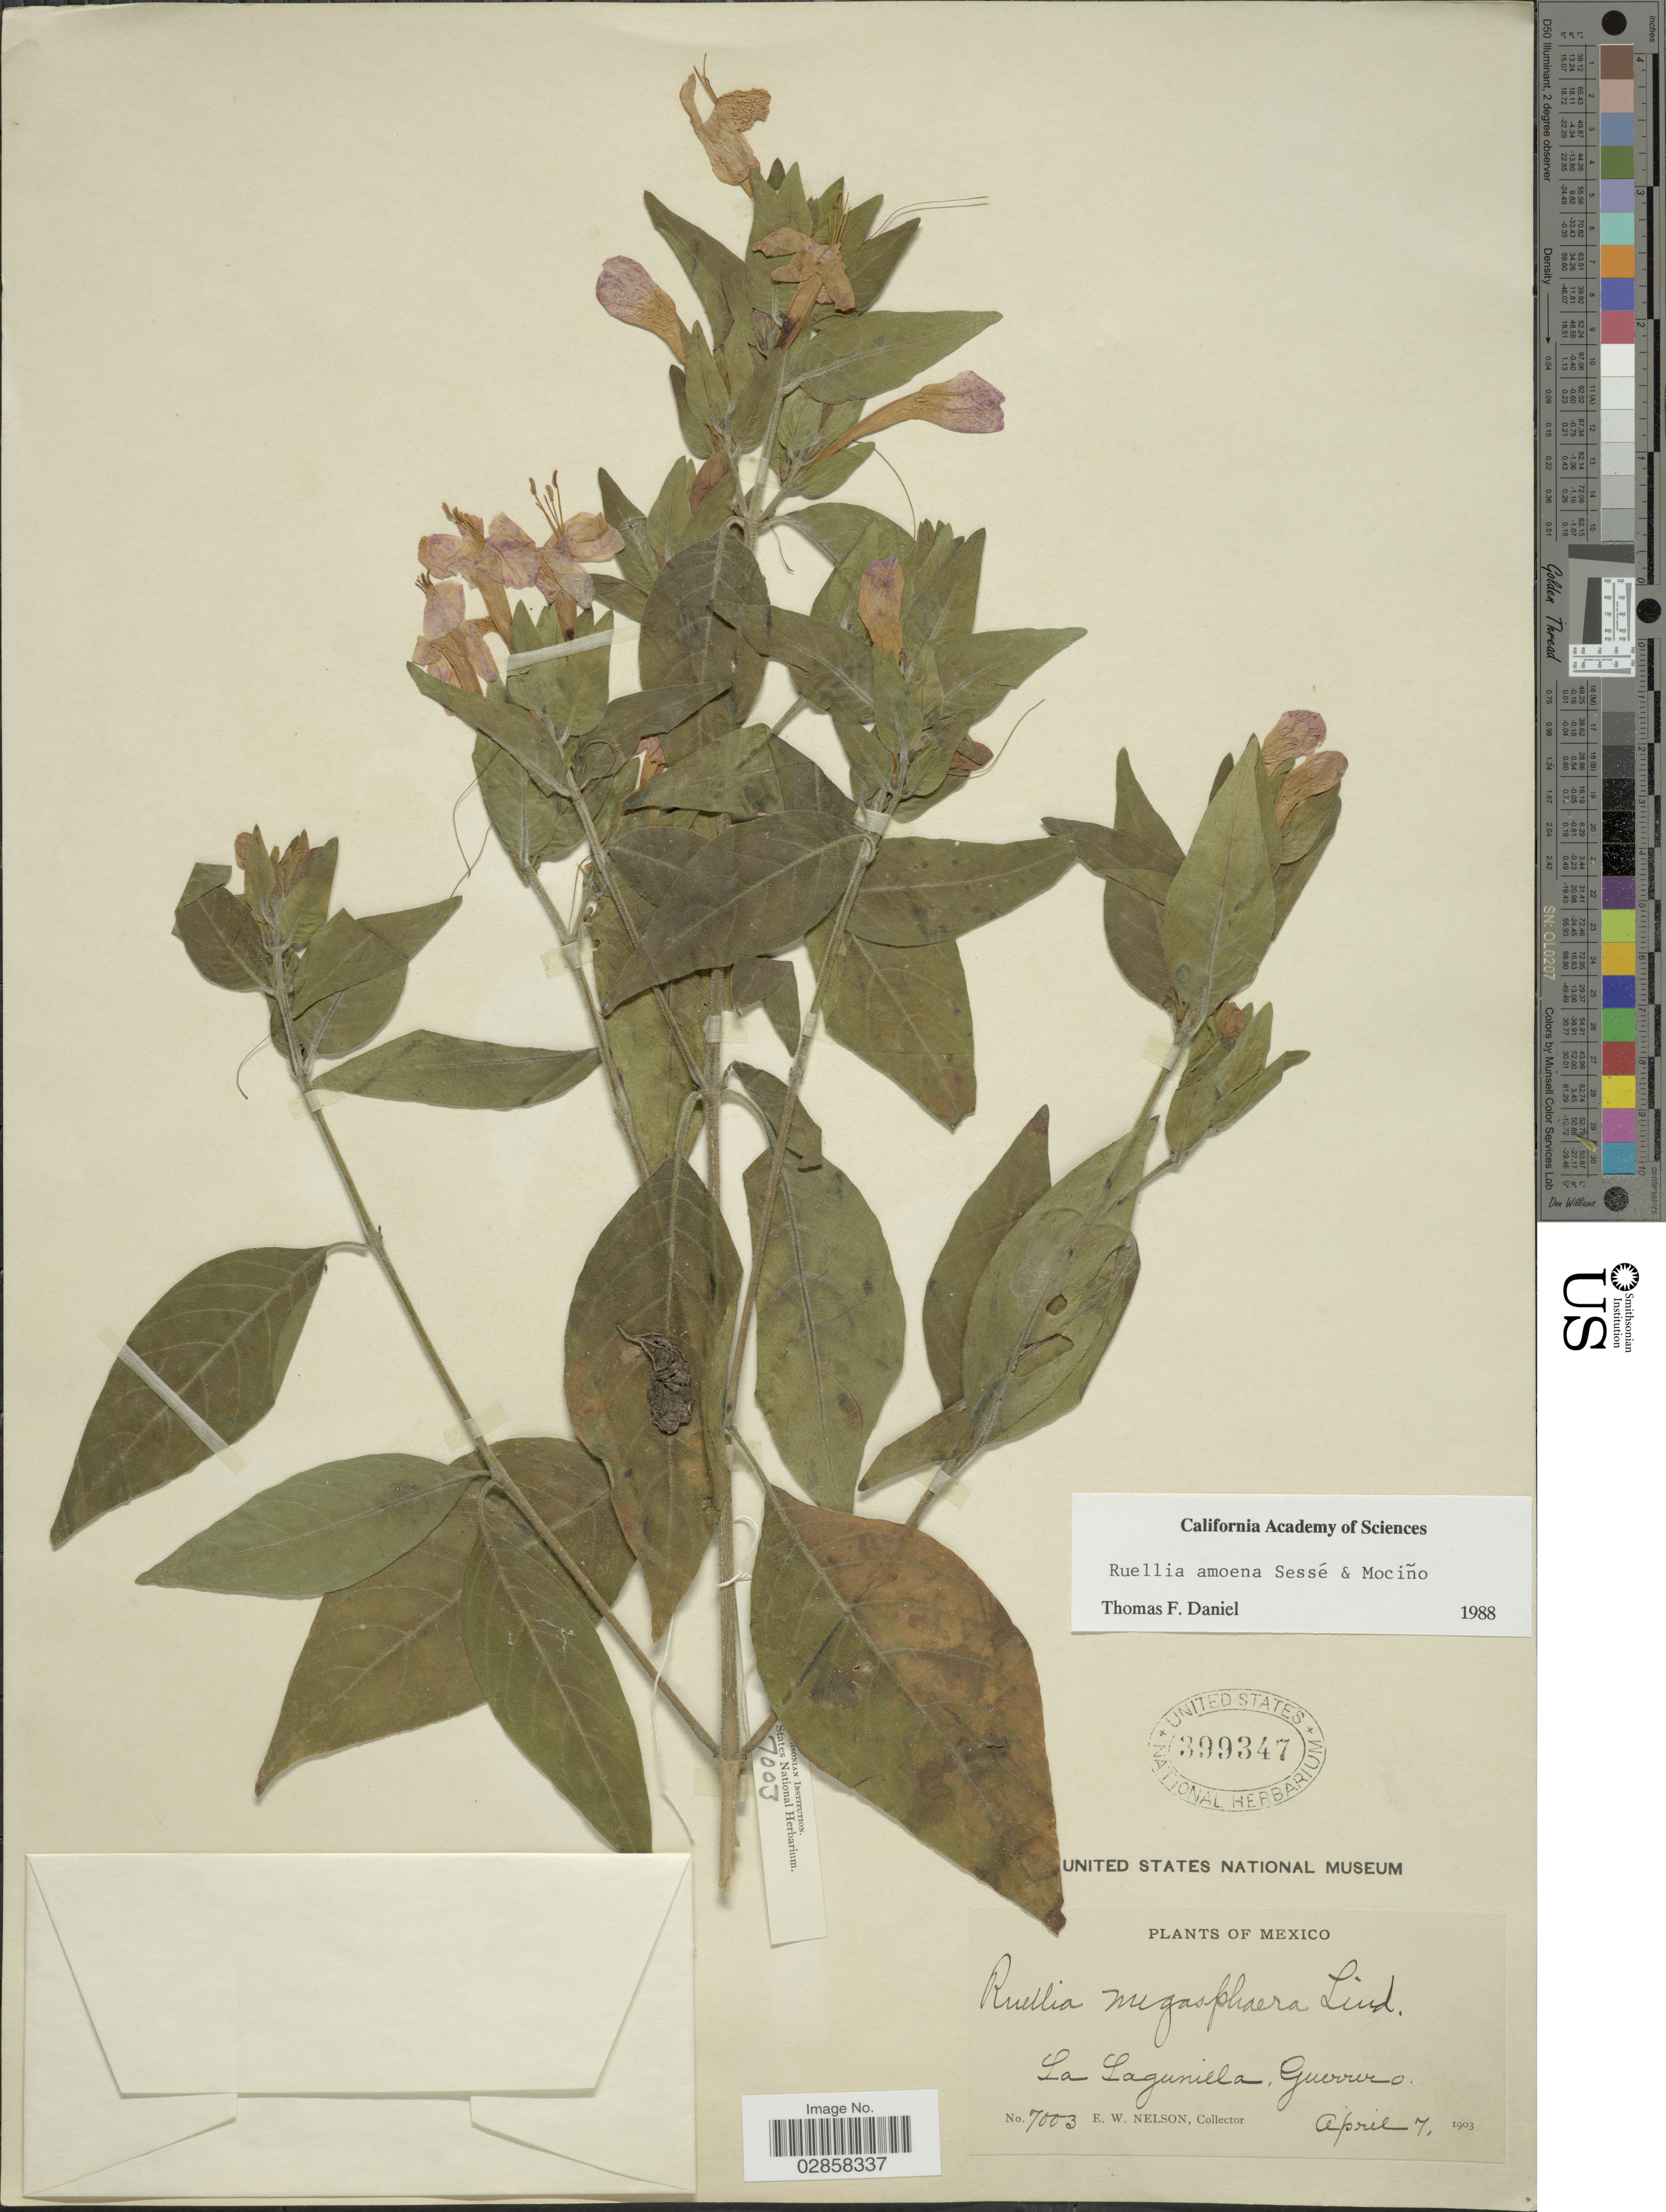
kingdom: Plantae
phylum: Tracheophyta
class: Magnoliopsida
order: Lamiales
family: Acanthaceae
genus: Ruellia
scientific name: Ruellia amoena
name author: Sessé & Moc.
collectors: E. W. Nelson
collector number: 7003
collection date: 1903-04-07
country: Mexico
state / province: Guerrero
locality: La Laguniela.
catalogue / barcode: US 399347